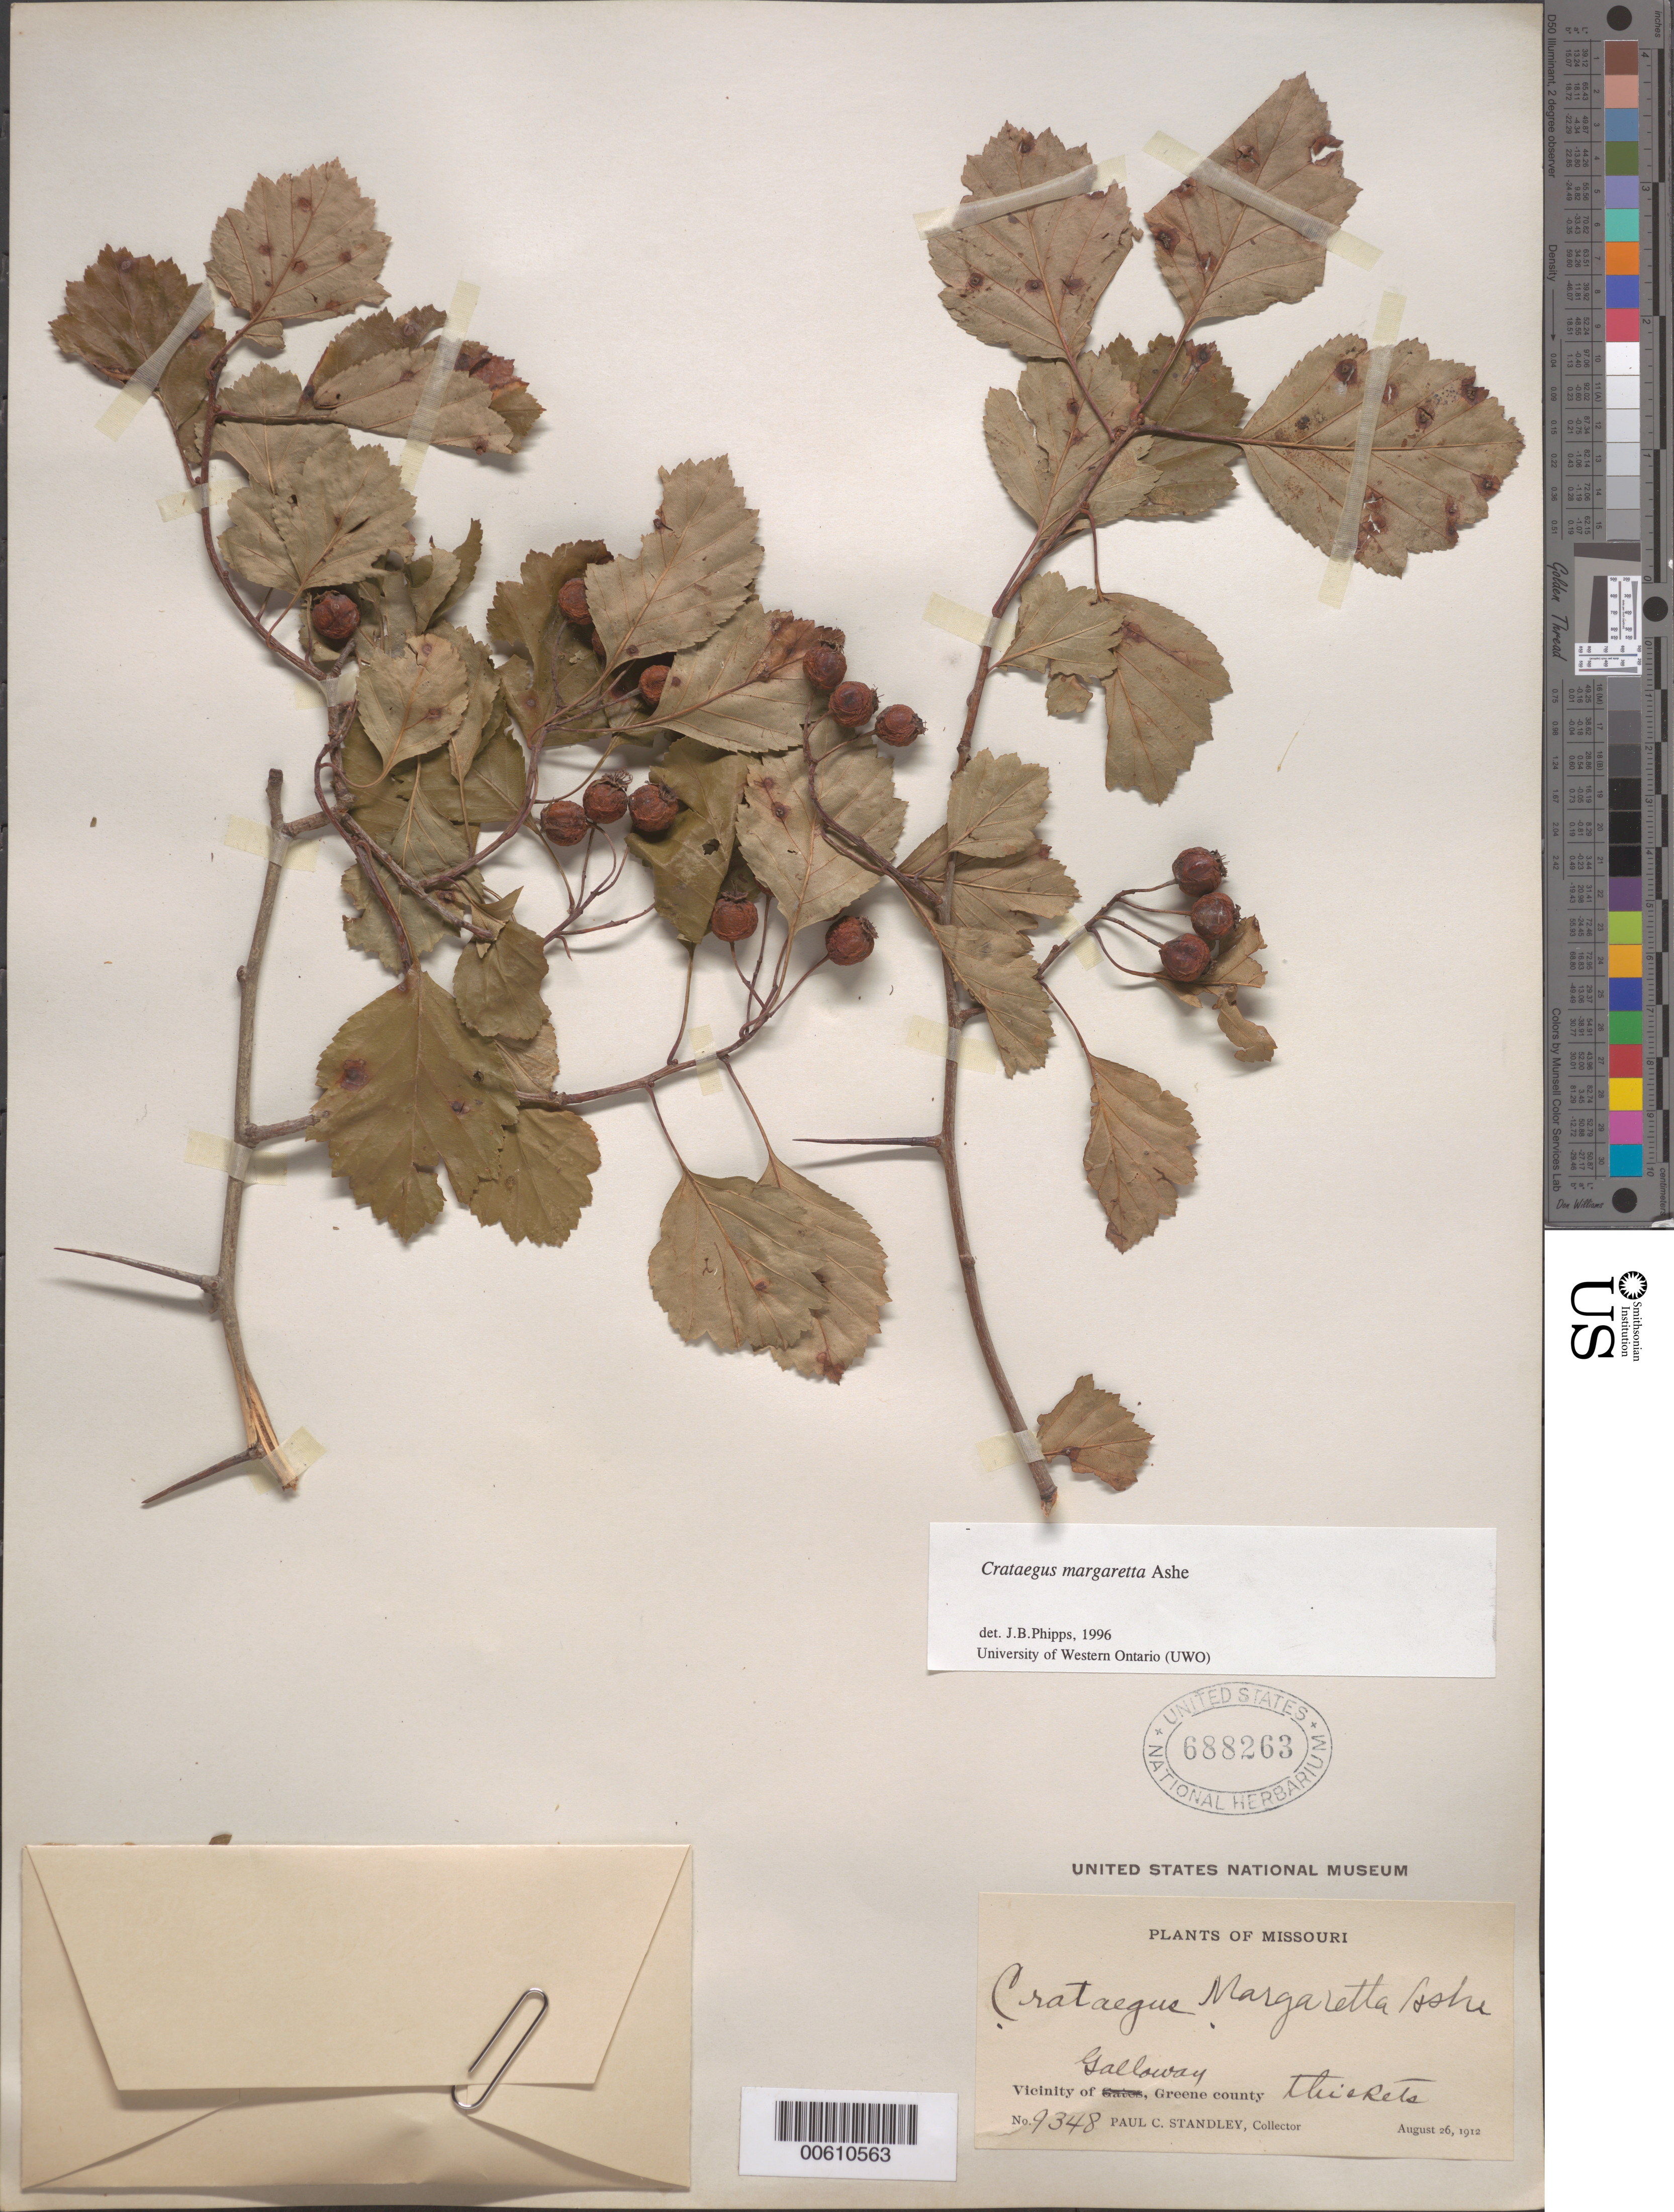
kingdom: Plantae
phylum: Tracheophyta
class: Magnoliopsida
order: Rosales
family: Rosaceae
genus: Crataegus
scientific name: Crataegus margarettae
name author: Ashe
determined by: Phipps, James B., (UWO), University of Western Ontario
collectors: P. C. Standley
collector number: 9348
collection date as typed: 26 Aug 1912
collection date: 1912-08-26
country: United States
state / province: Missouri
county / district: Greene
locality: Vicinity of Galloway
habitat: Thickets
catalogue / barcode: US 688263